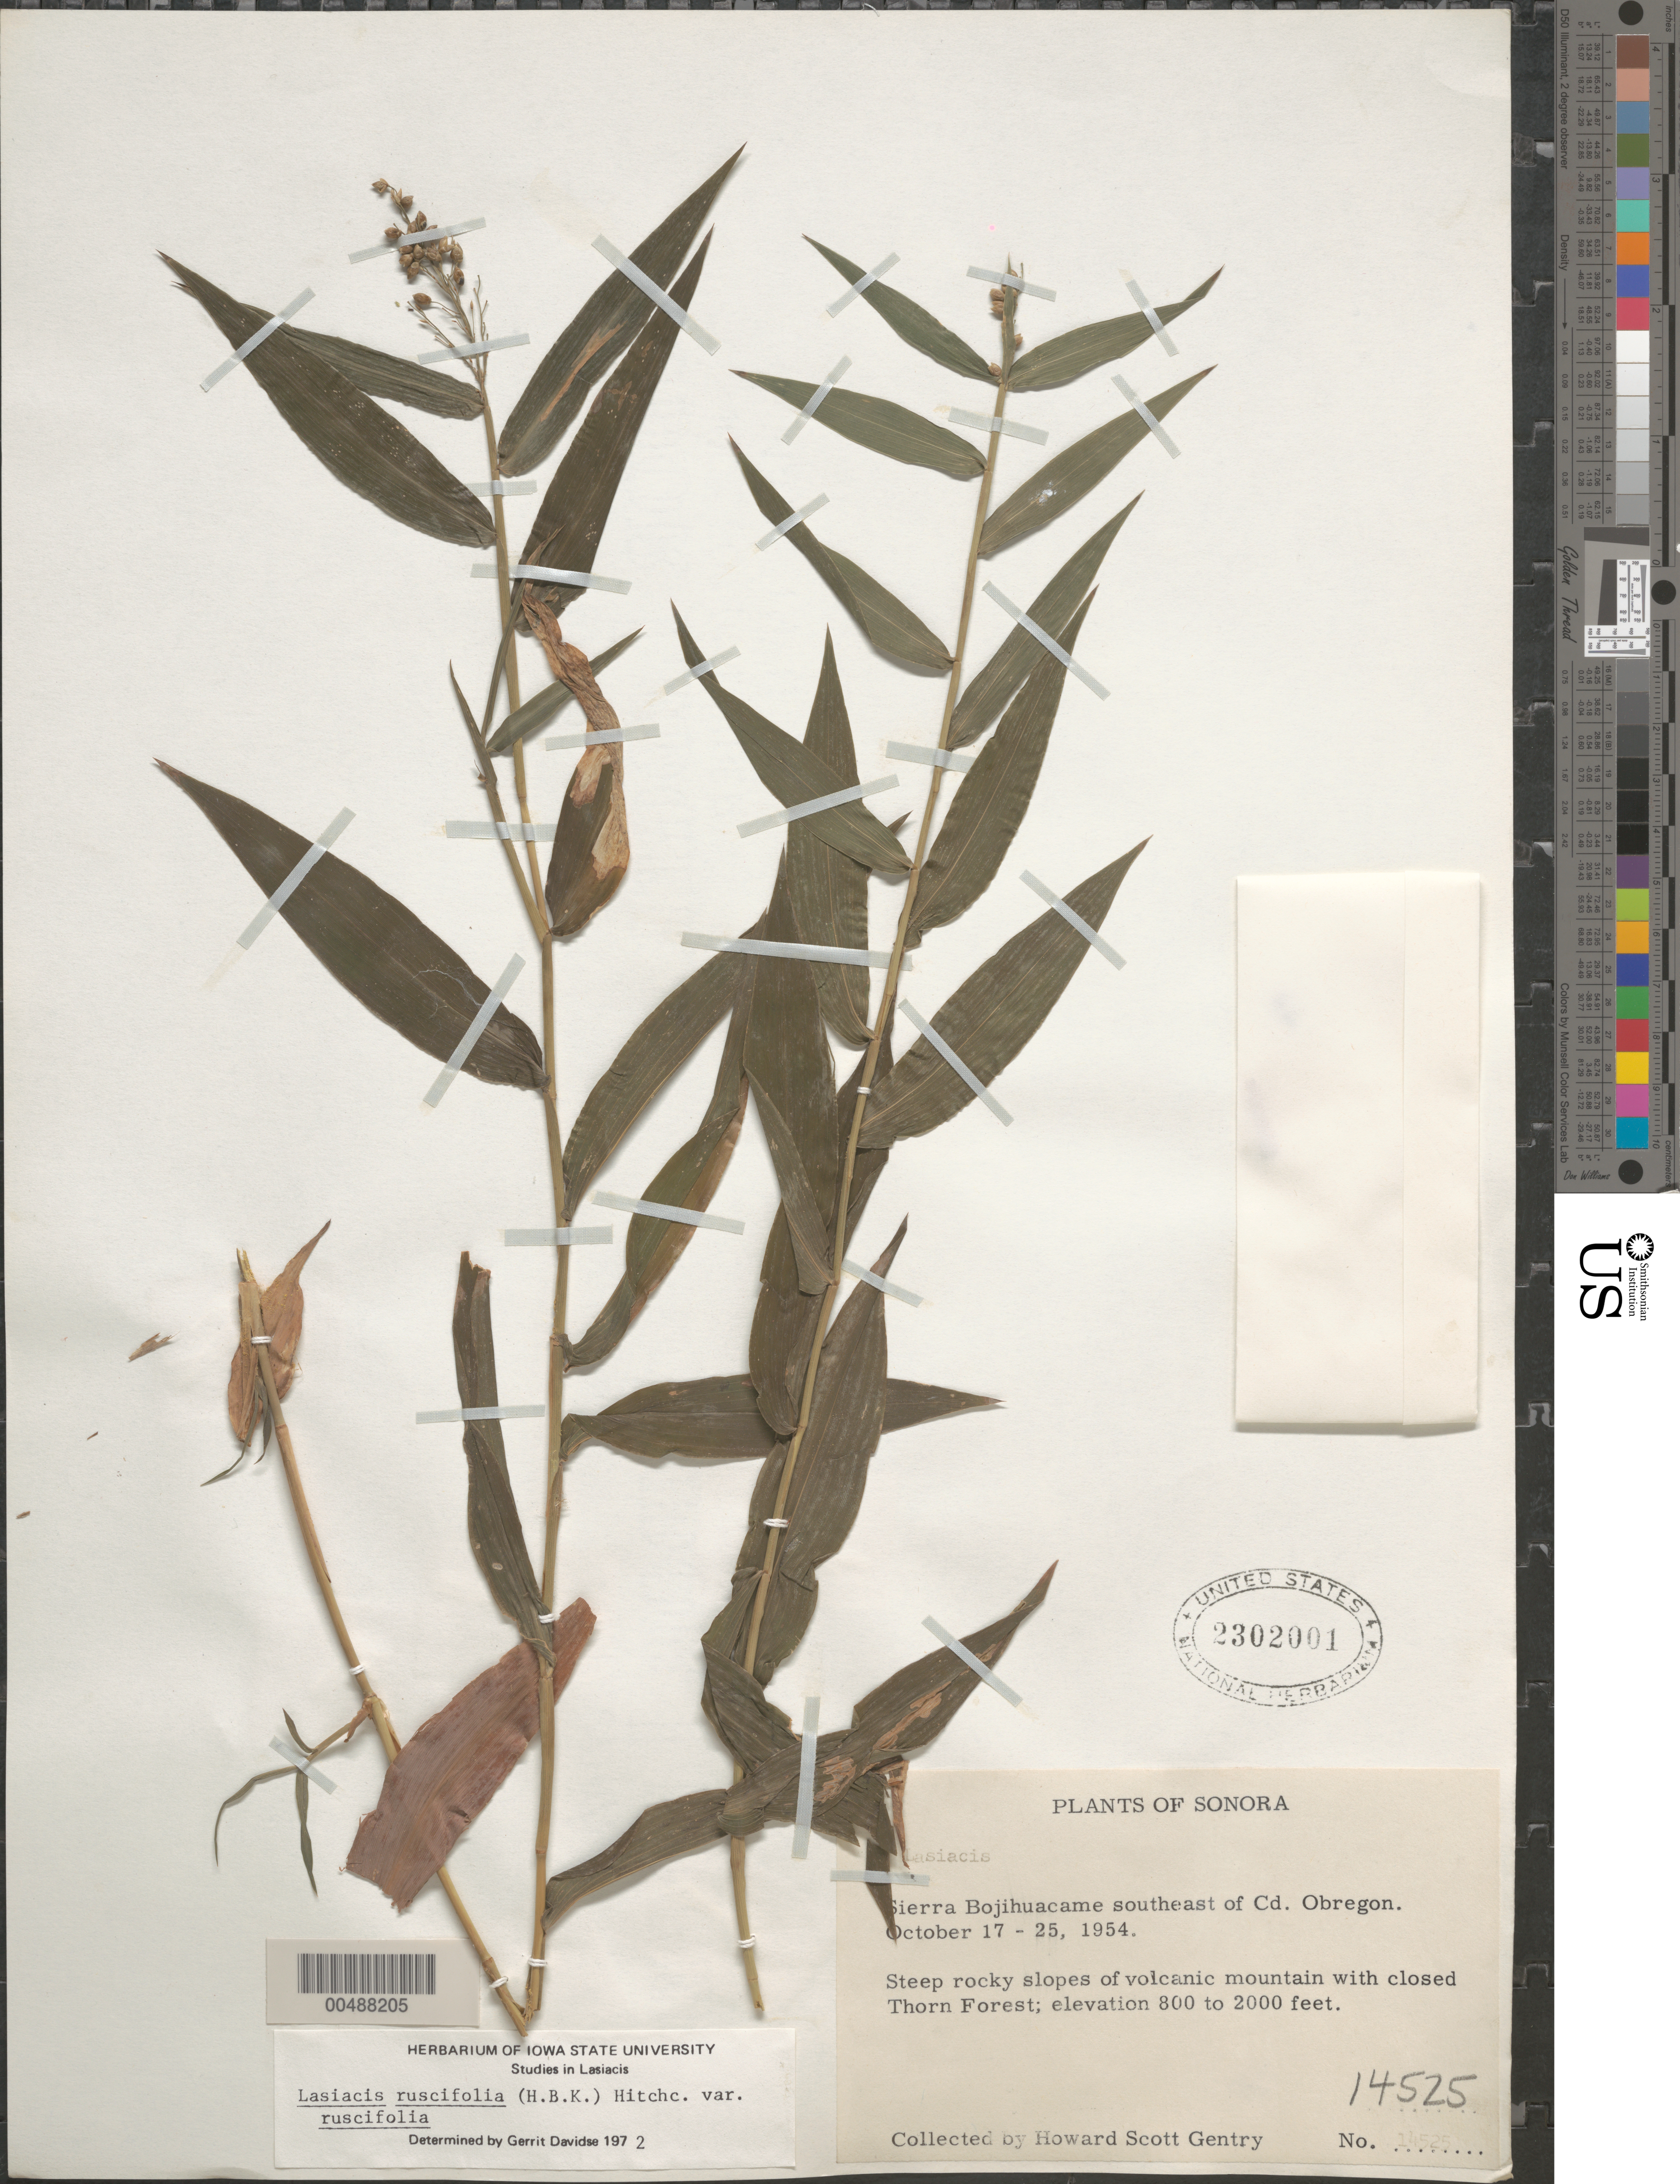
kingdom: Plantae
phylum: Tracheophyta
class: Liliopsida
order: Poales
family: Poaceae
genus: Lasiacis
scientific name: Lasiacis ruscifolia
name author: (Kunth) Hitchc.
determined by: Davidse, Gerrit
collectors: H. S. Gentry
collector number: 14525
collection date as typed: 17 Oct 1954 to 25 Oct 1954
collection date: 1954-10-17/1954-10-25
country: Mexico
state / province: Sonora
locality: Sierra Bojihuacame SE of Cd. Obregon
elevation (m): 244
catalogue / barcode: US 2302001